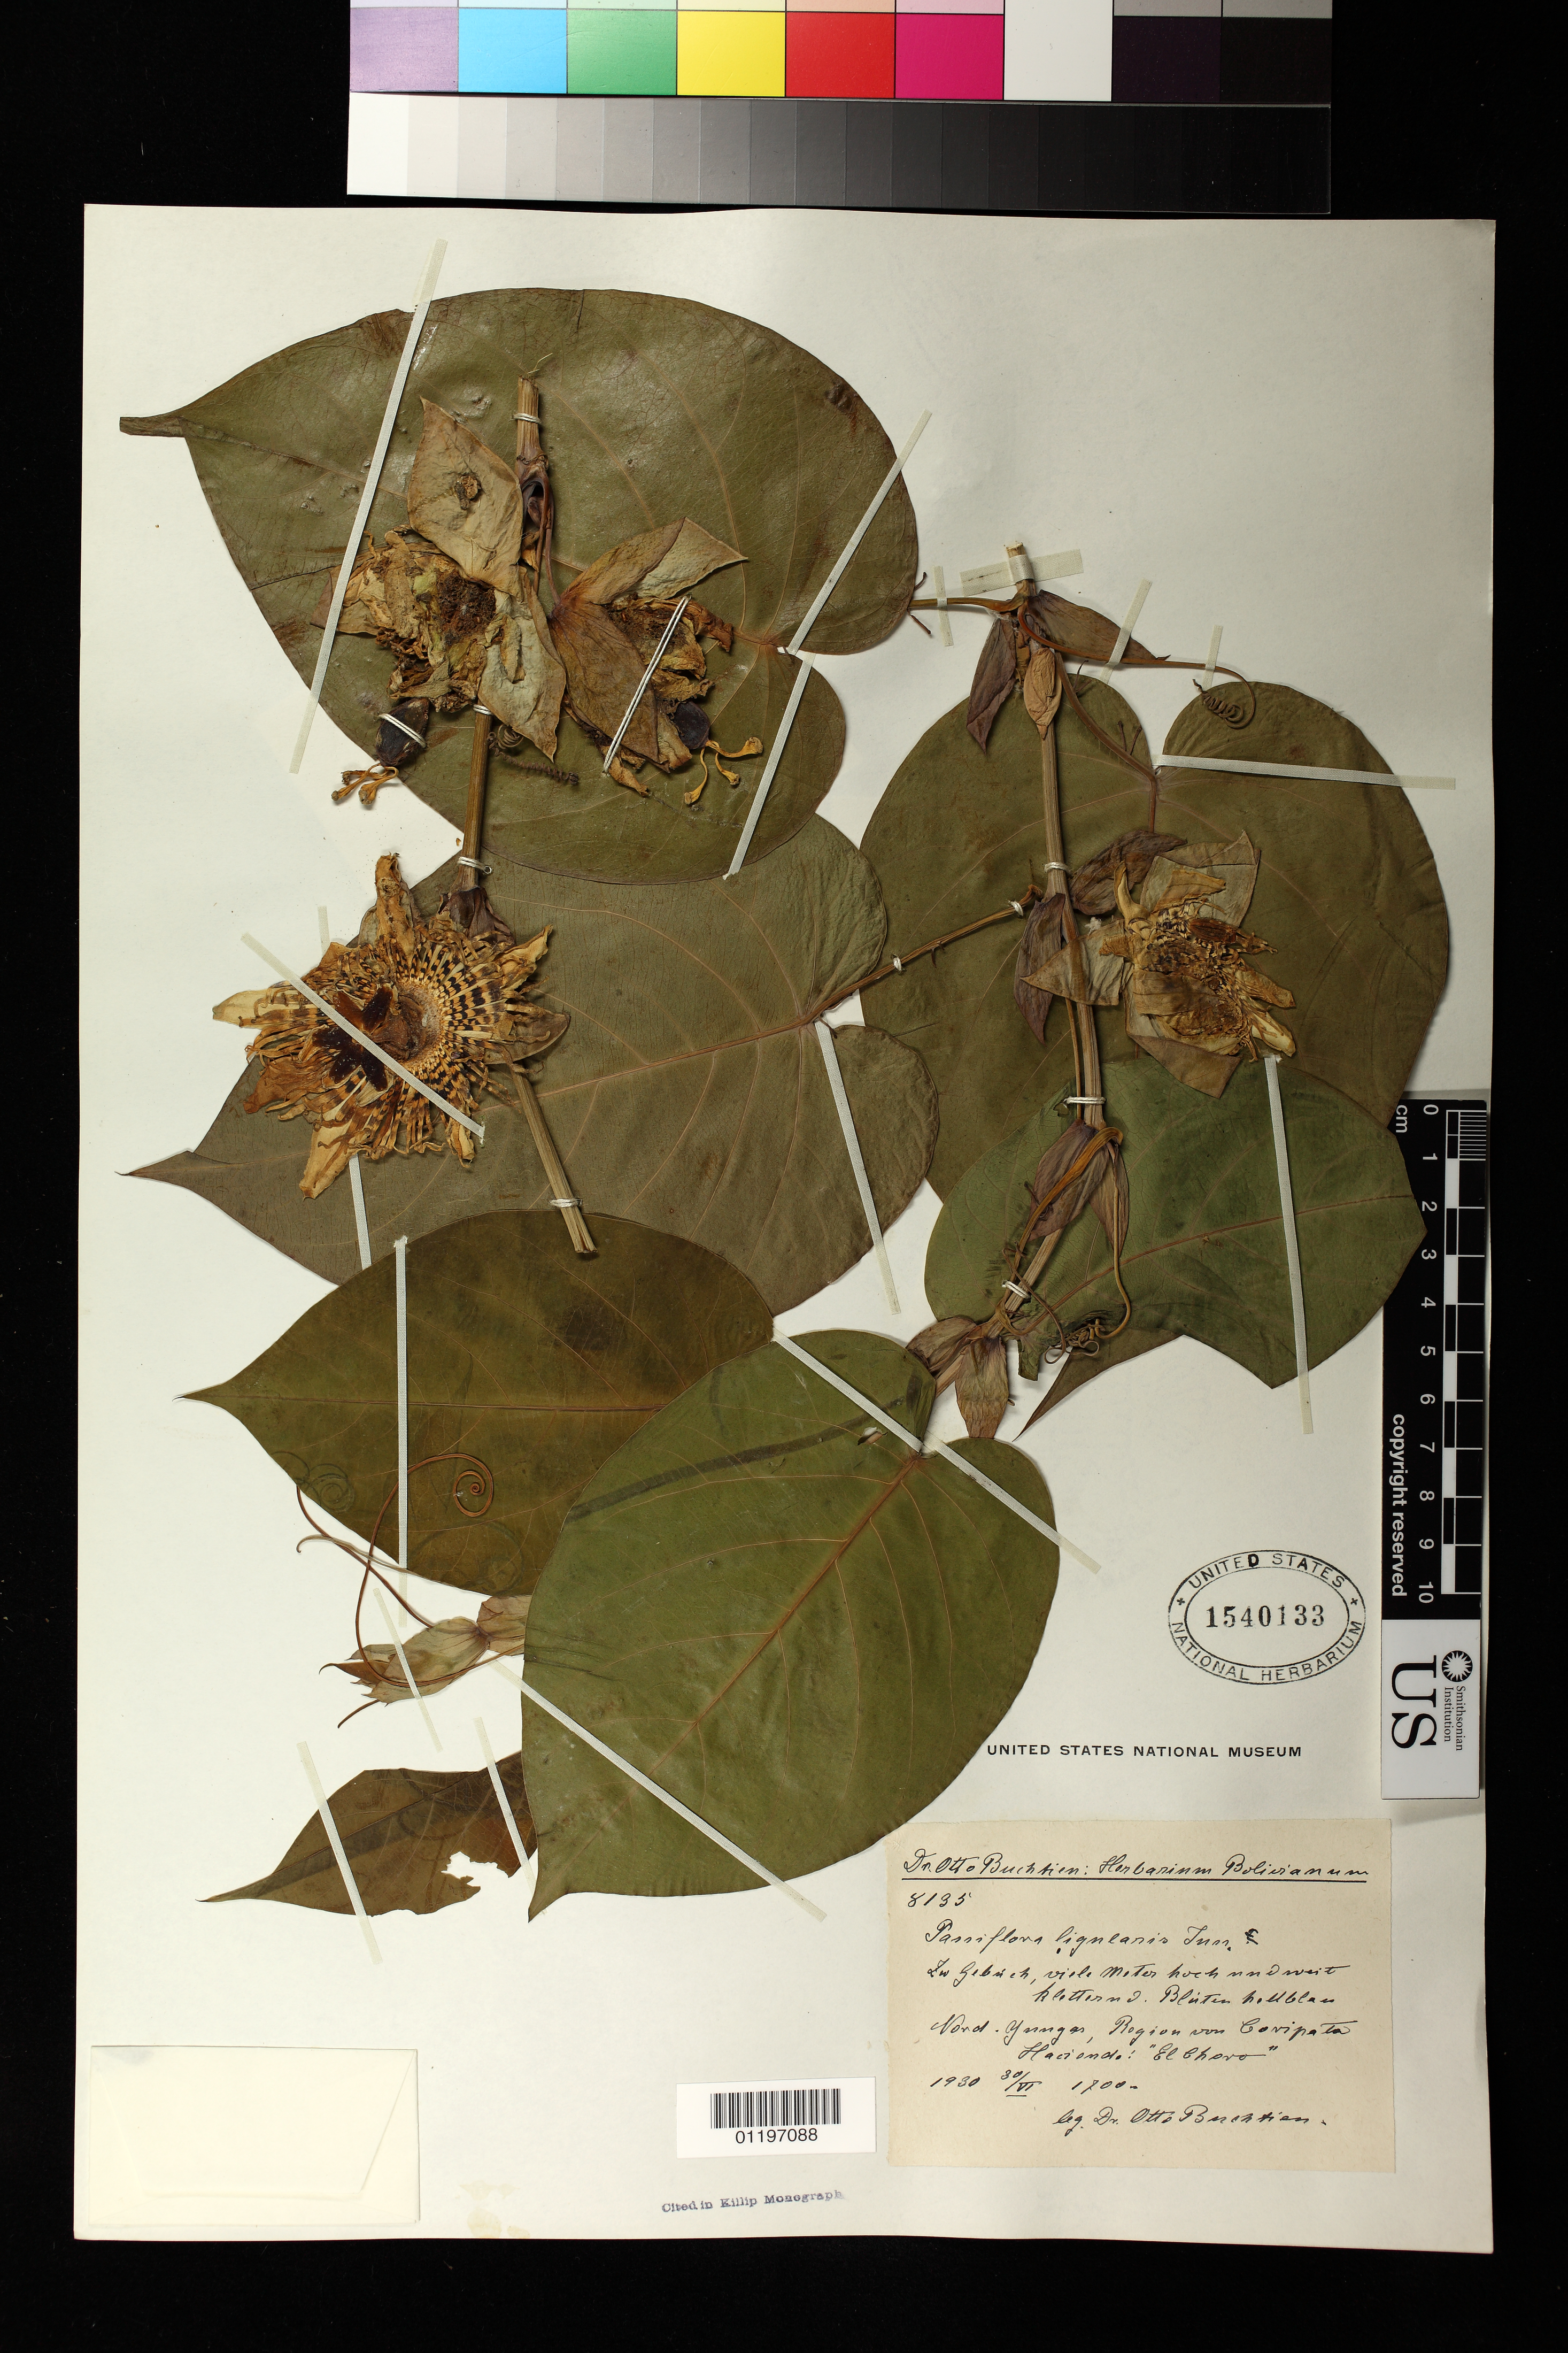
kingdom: Plantae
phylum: Tracheophyta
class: Magnoliopsida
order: Malpighiales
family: Passifloraceae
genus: Passiflora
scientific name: Passiflora ligularis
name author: Juss.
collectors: O. Buchtien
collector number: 8135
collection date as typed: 30 Jun 1930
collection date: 1930-06-30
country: Bolivia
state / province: La Paz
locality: Nord Yungas, Region von Coripata, Hacienda "El Choro"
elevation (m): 1200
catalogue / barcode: US 1540133